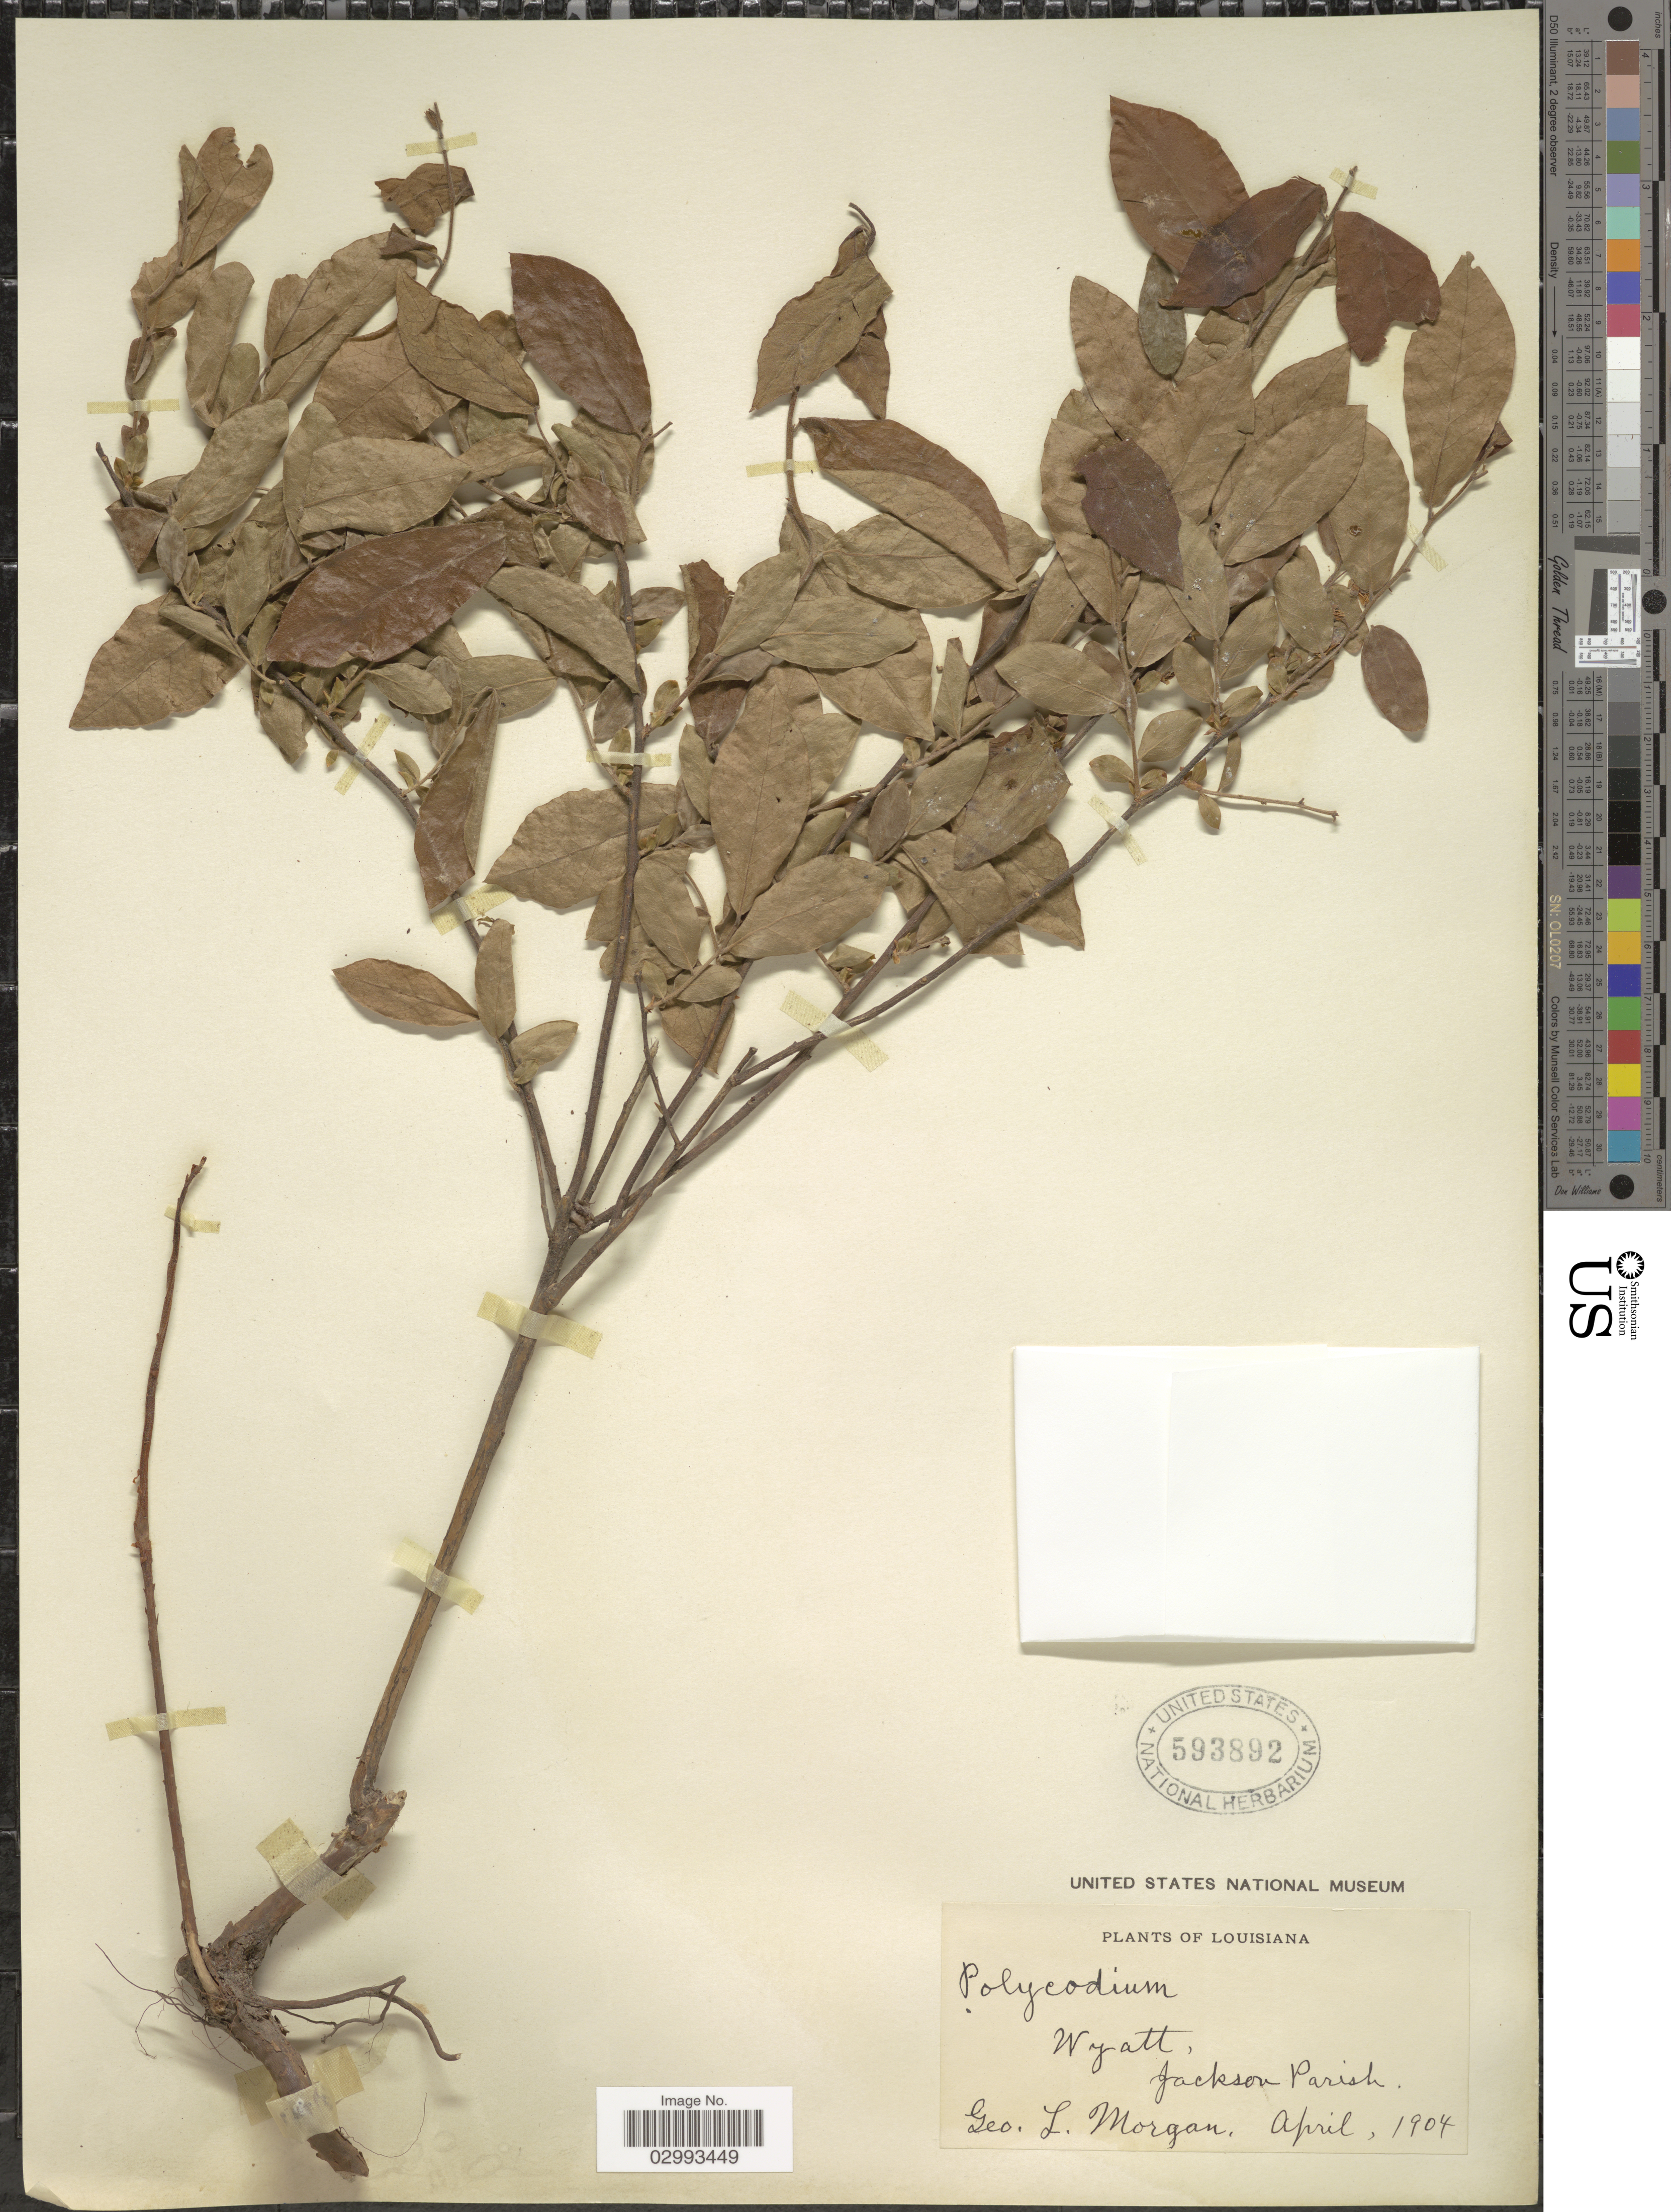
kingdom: Plantae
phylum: Tracheophyta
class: Magnoliopsida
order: Ericales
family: Ericaceae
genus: Polycodium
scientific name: Polycodium sp.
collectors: G. Morgan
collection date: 1904-04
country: United States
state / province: Louisiana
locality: Wyatt, Jackson Parish.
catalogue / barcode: US 593892